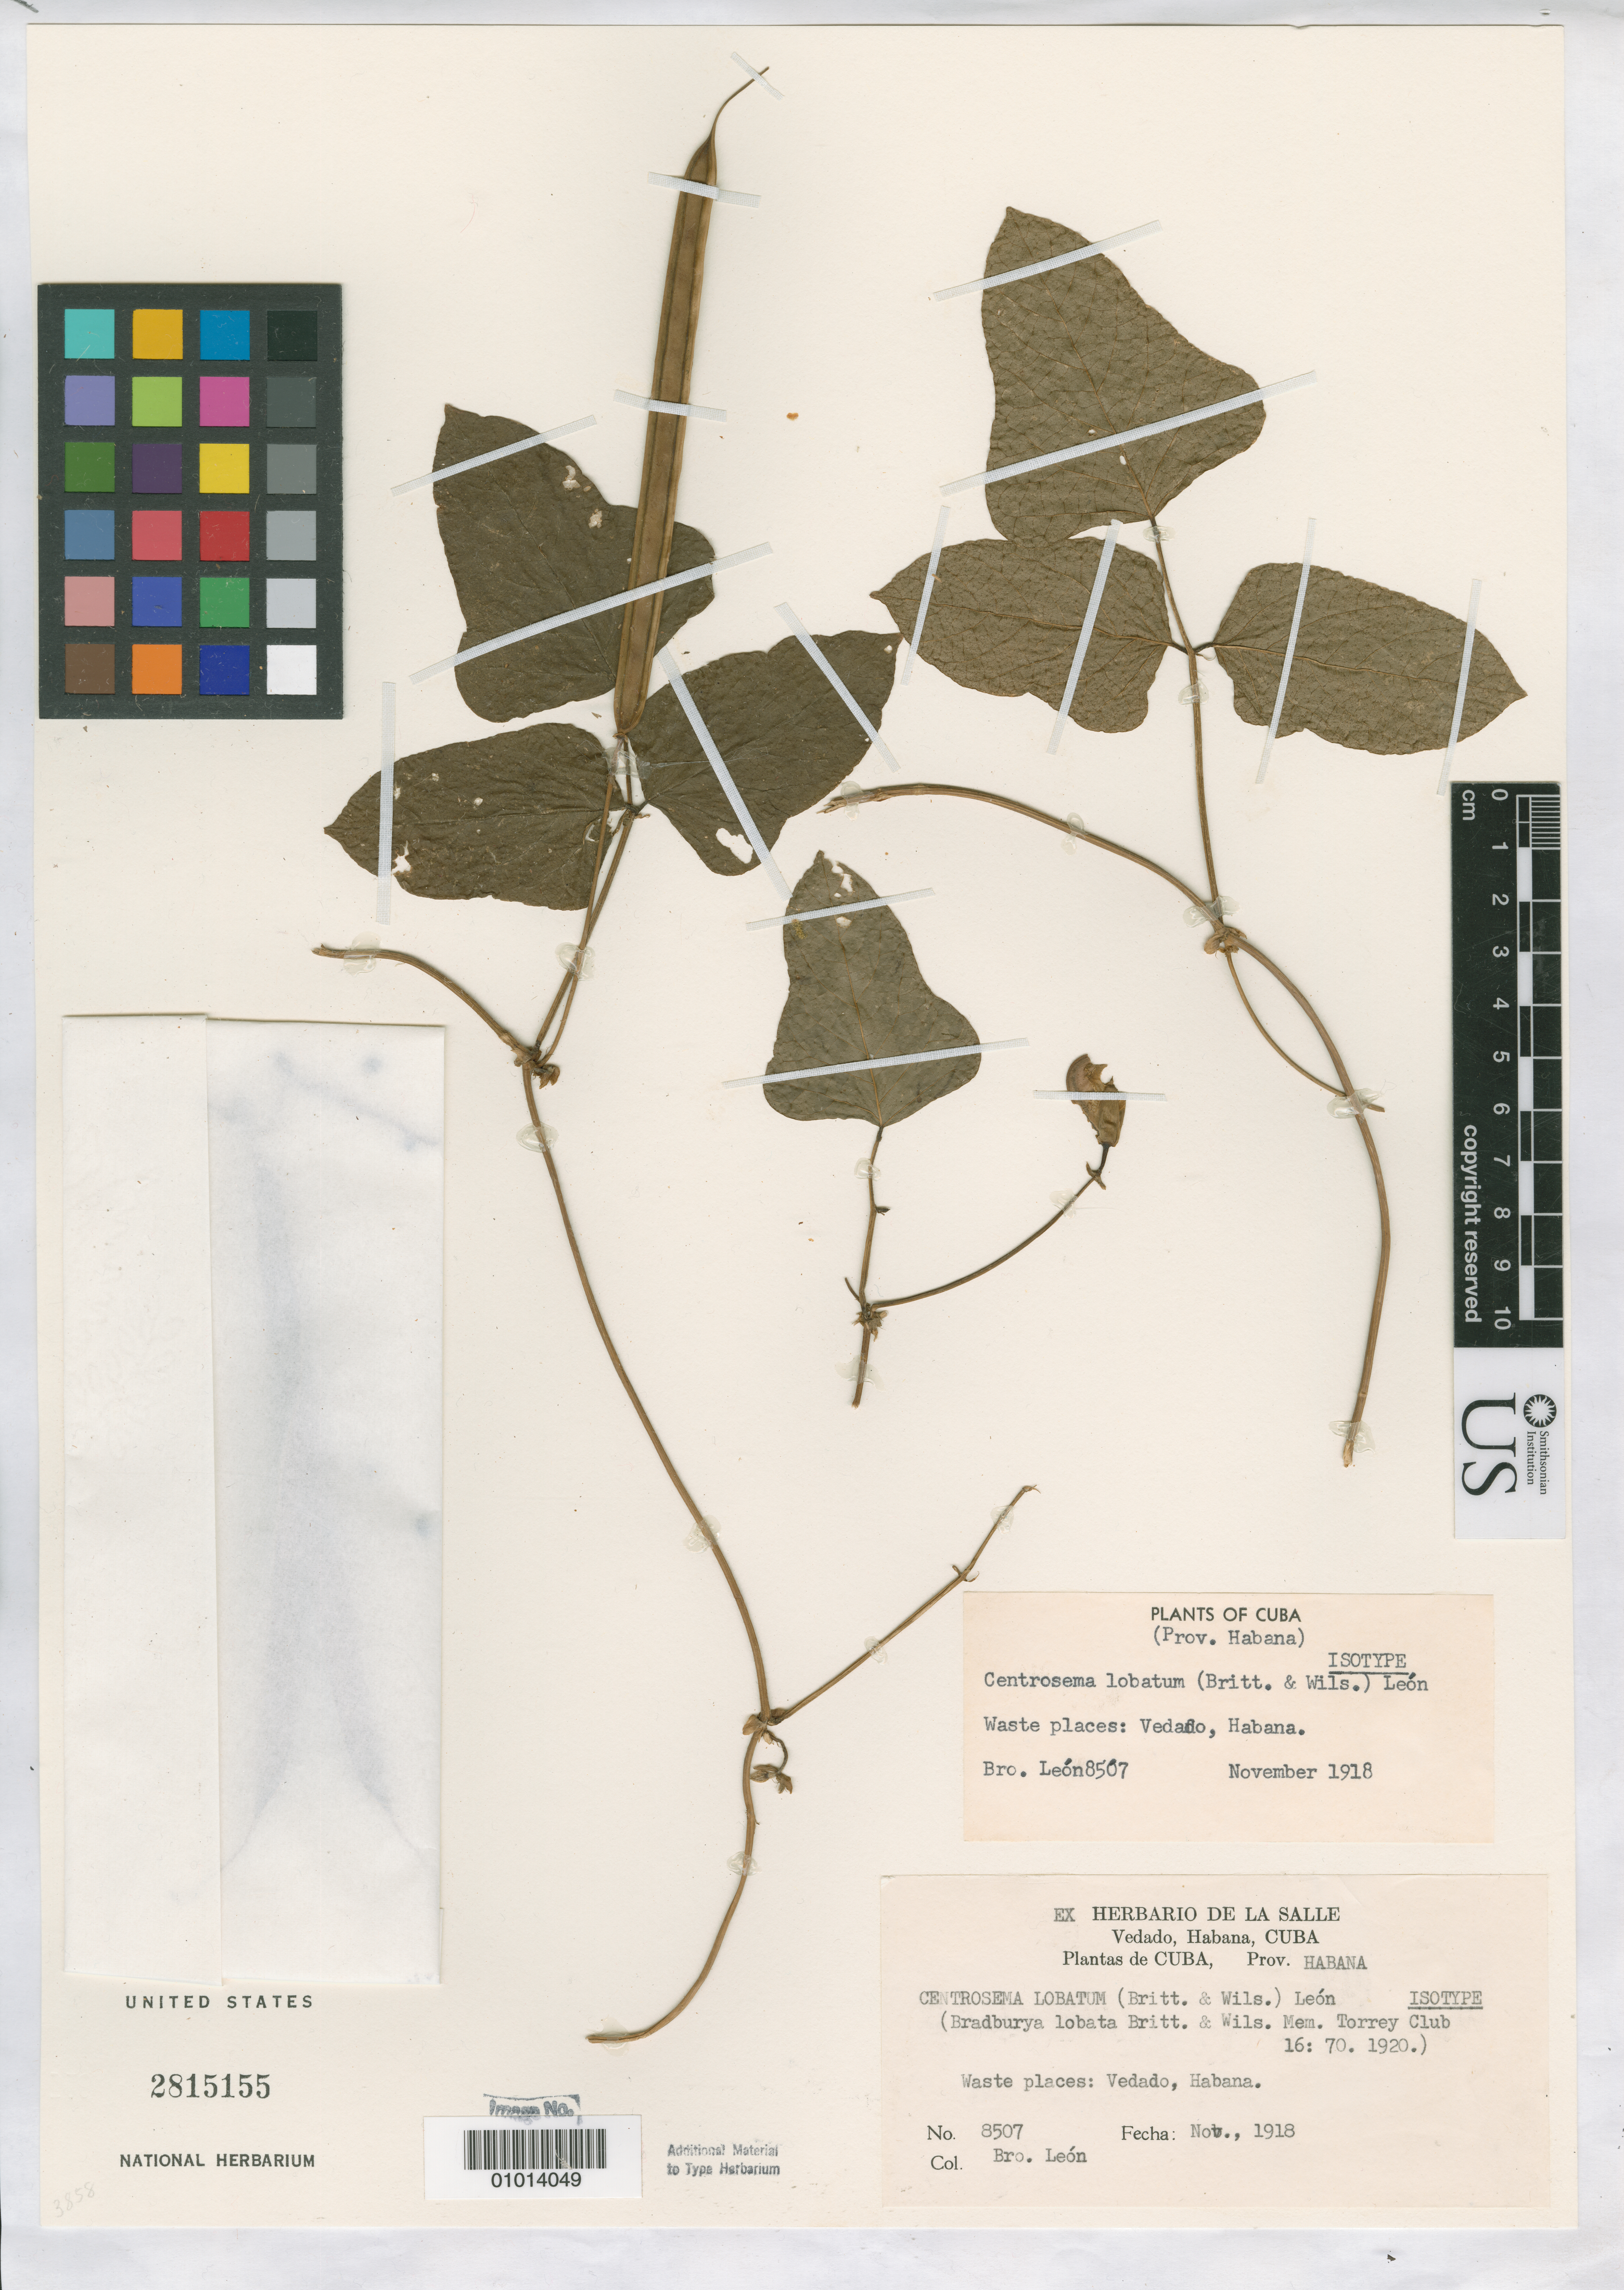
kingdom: Plantae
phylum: Tracheophyta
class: Magnoliopsida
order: Fabales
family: Fabaceae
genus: Bradburya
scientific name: Bradburya lobata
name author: Britton & P. Wilson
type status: Isotype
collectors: Bro. León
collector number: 8507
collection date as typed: Nov 1918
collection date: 1918-11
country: Cuba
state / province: La Habana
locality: Vedado.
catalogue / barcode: US 2815155